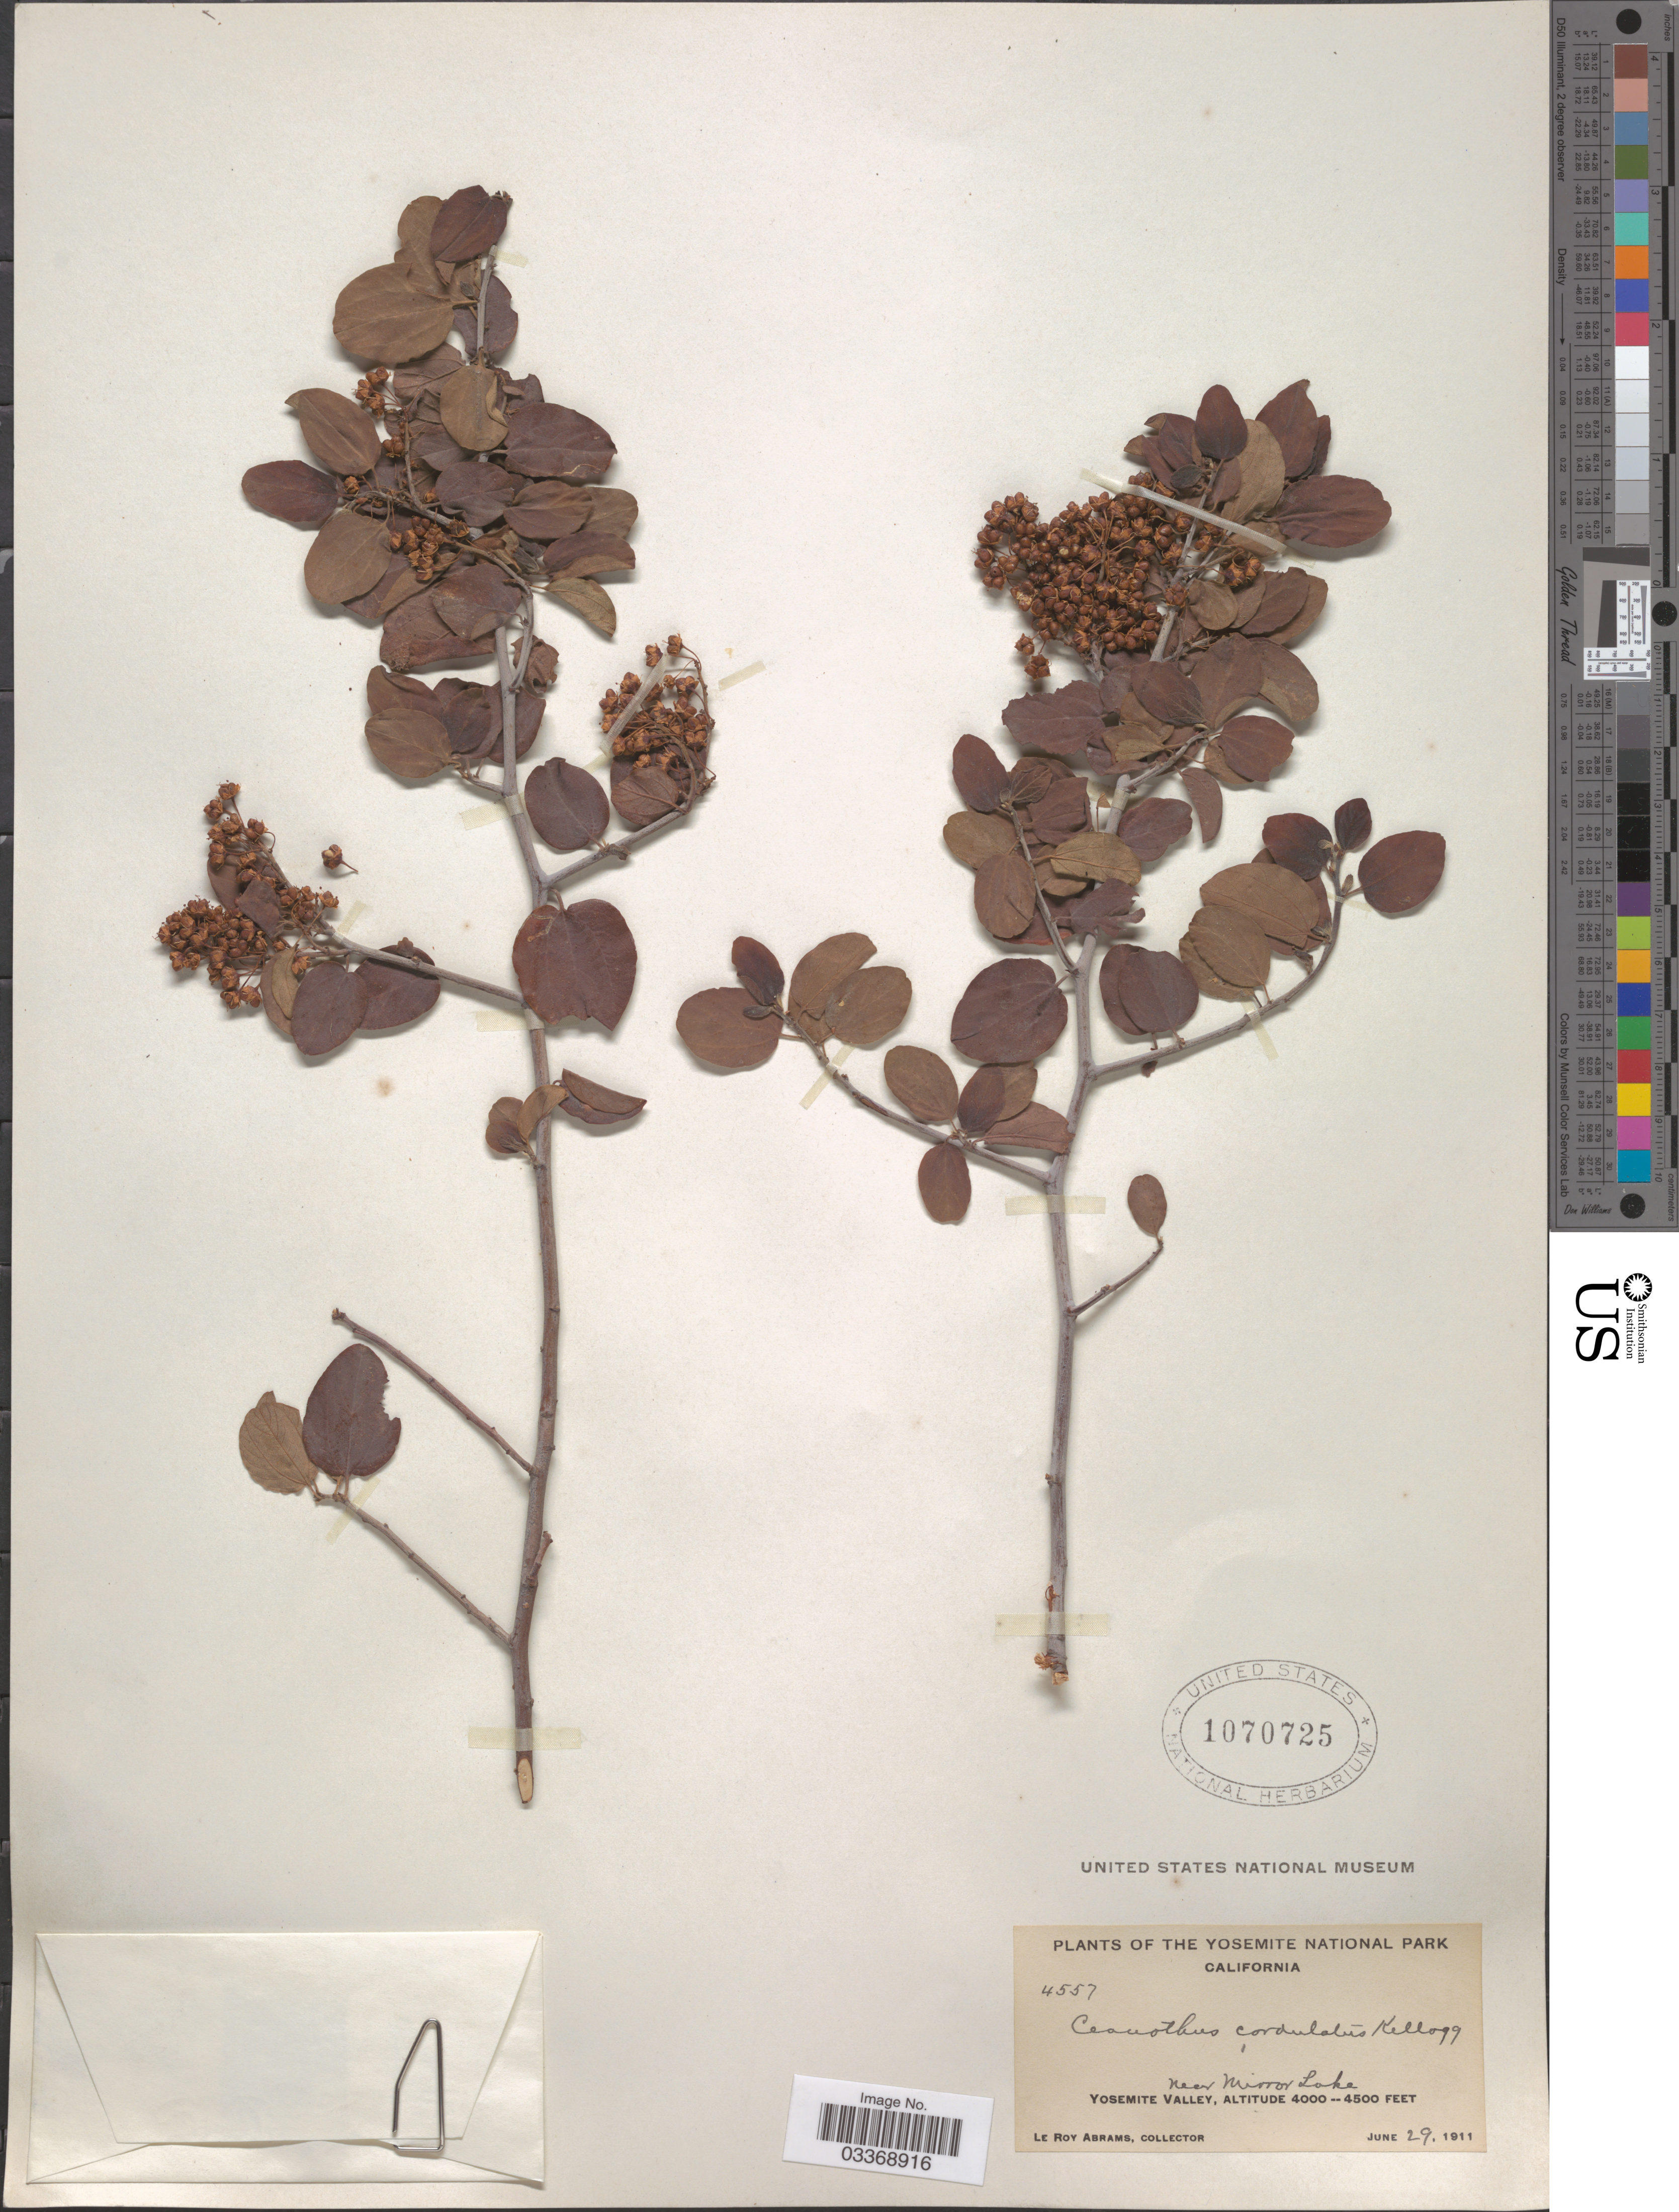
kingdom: Plantae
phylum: Tracheophyta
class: Magnoliopsida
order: Rosales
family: Rhamnaceae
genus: Ceanothus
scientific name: Ceanothus cordulatus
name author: Kellogg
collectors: L. Abrams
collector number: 4557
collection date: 1911-06-29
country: United States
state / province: California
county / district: Mariposa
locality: The Yosemite National Park. Near Mirror Lake. Yosemite Valley.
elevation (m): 1219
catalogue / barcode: US 1070725